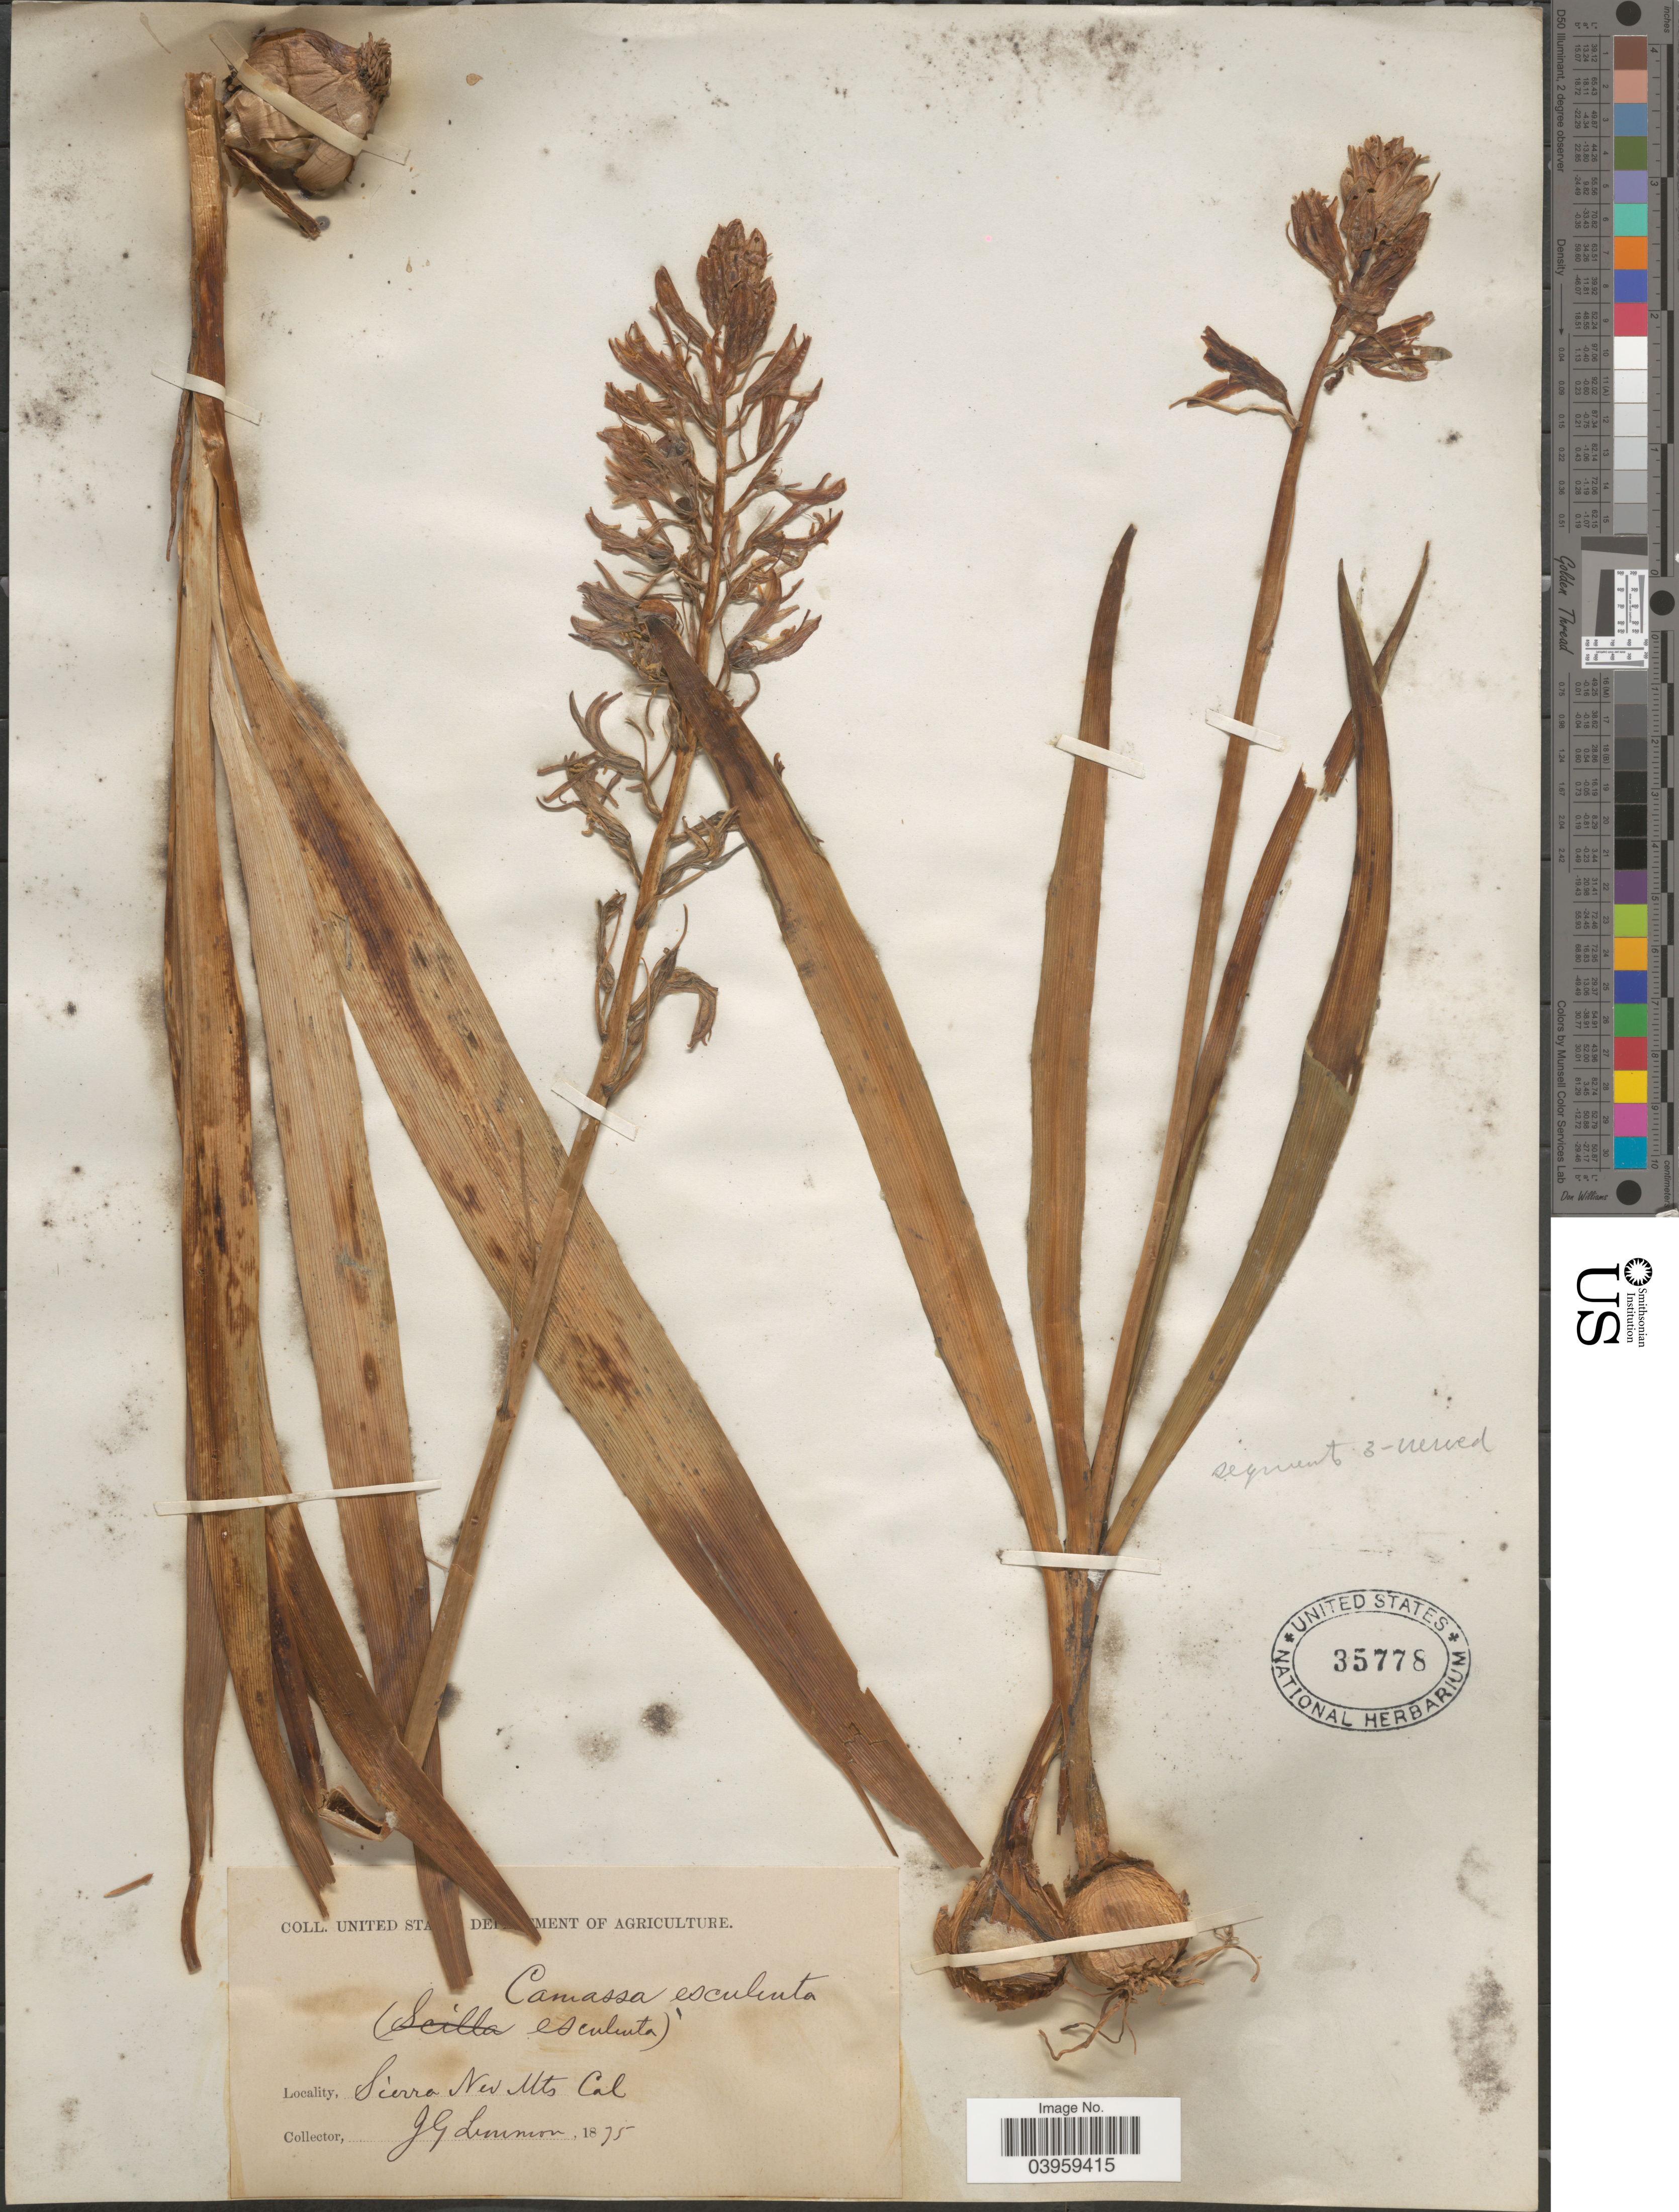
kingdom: Plantae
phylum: Tracheophyta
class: Liliopsida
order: Asparagales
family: Asparagaceae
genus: Camassia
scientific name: Camassia leichtlinii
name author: (Baker) S. Watson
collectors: J. Lemmon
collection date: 1875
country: United States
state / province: California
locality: Sierra Nev Mts.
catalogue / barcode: US 35778